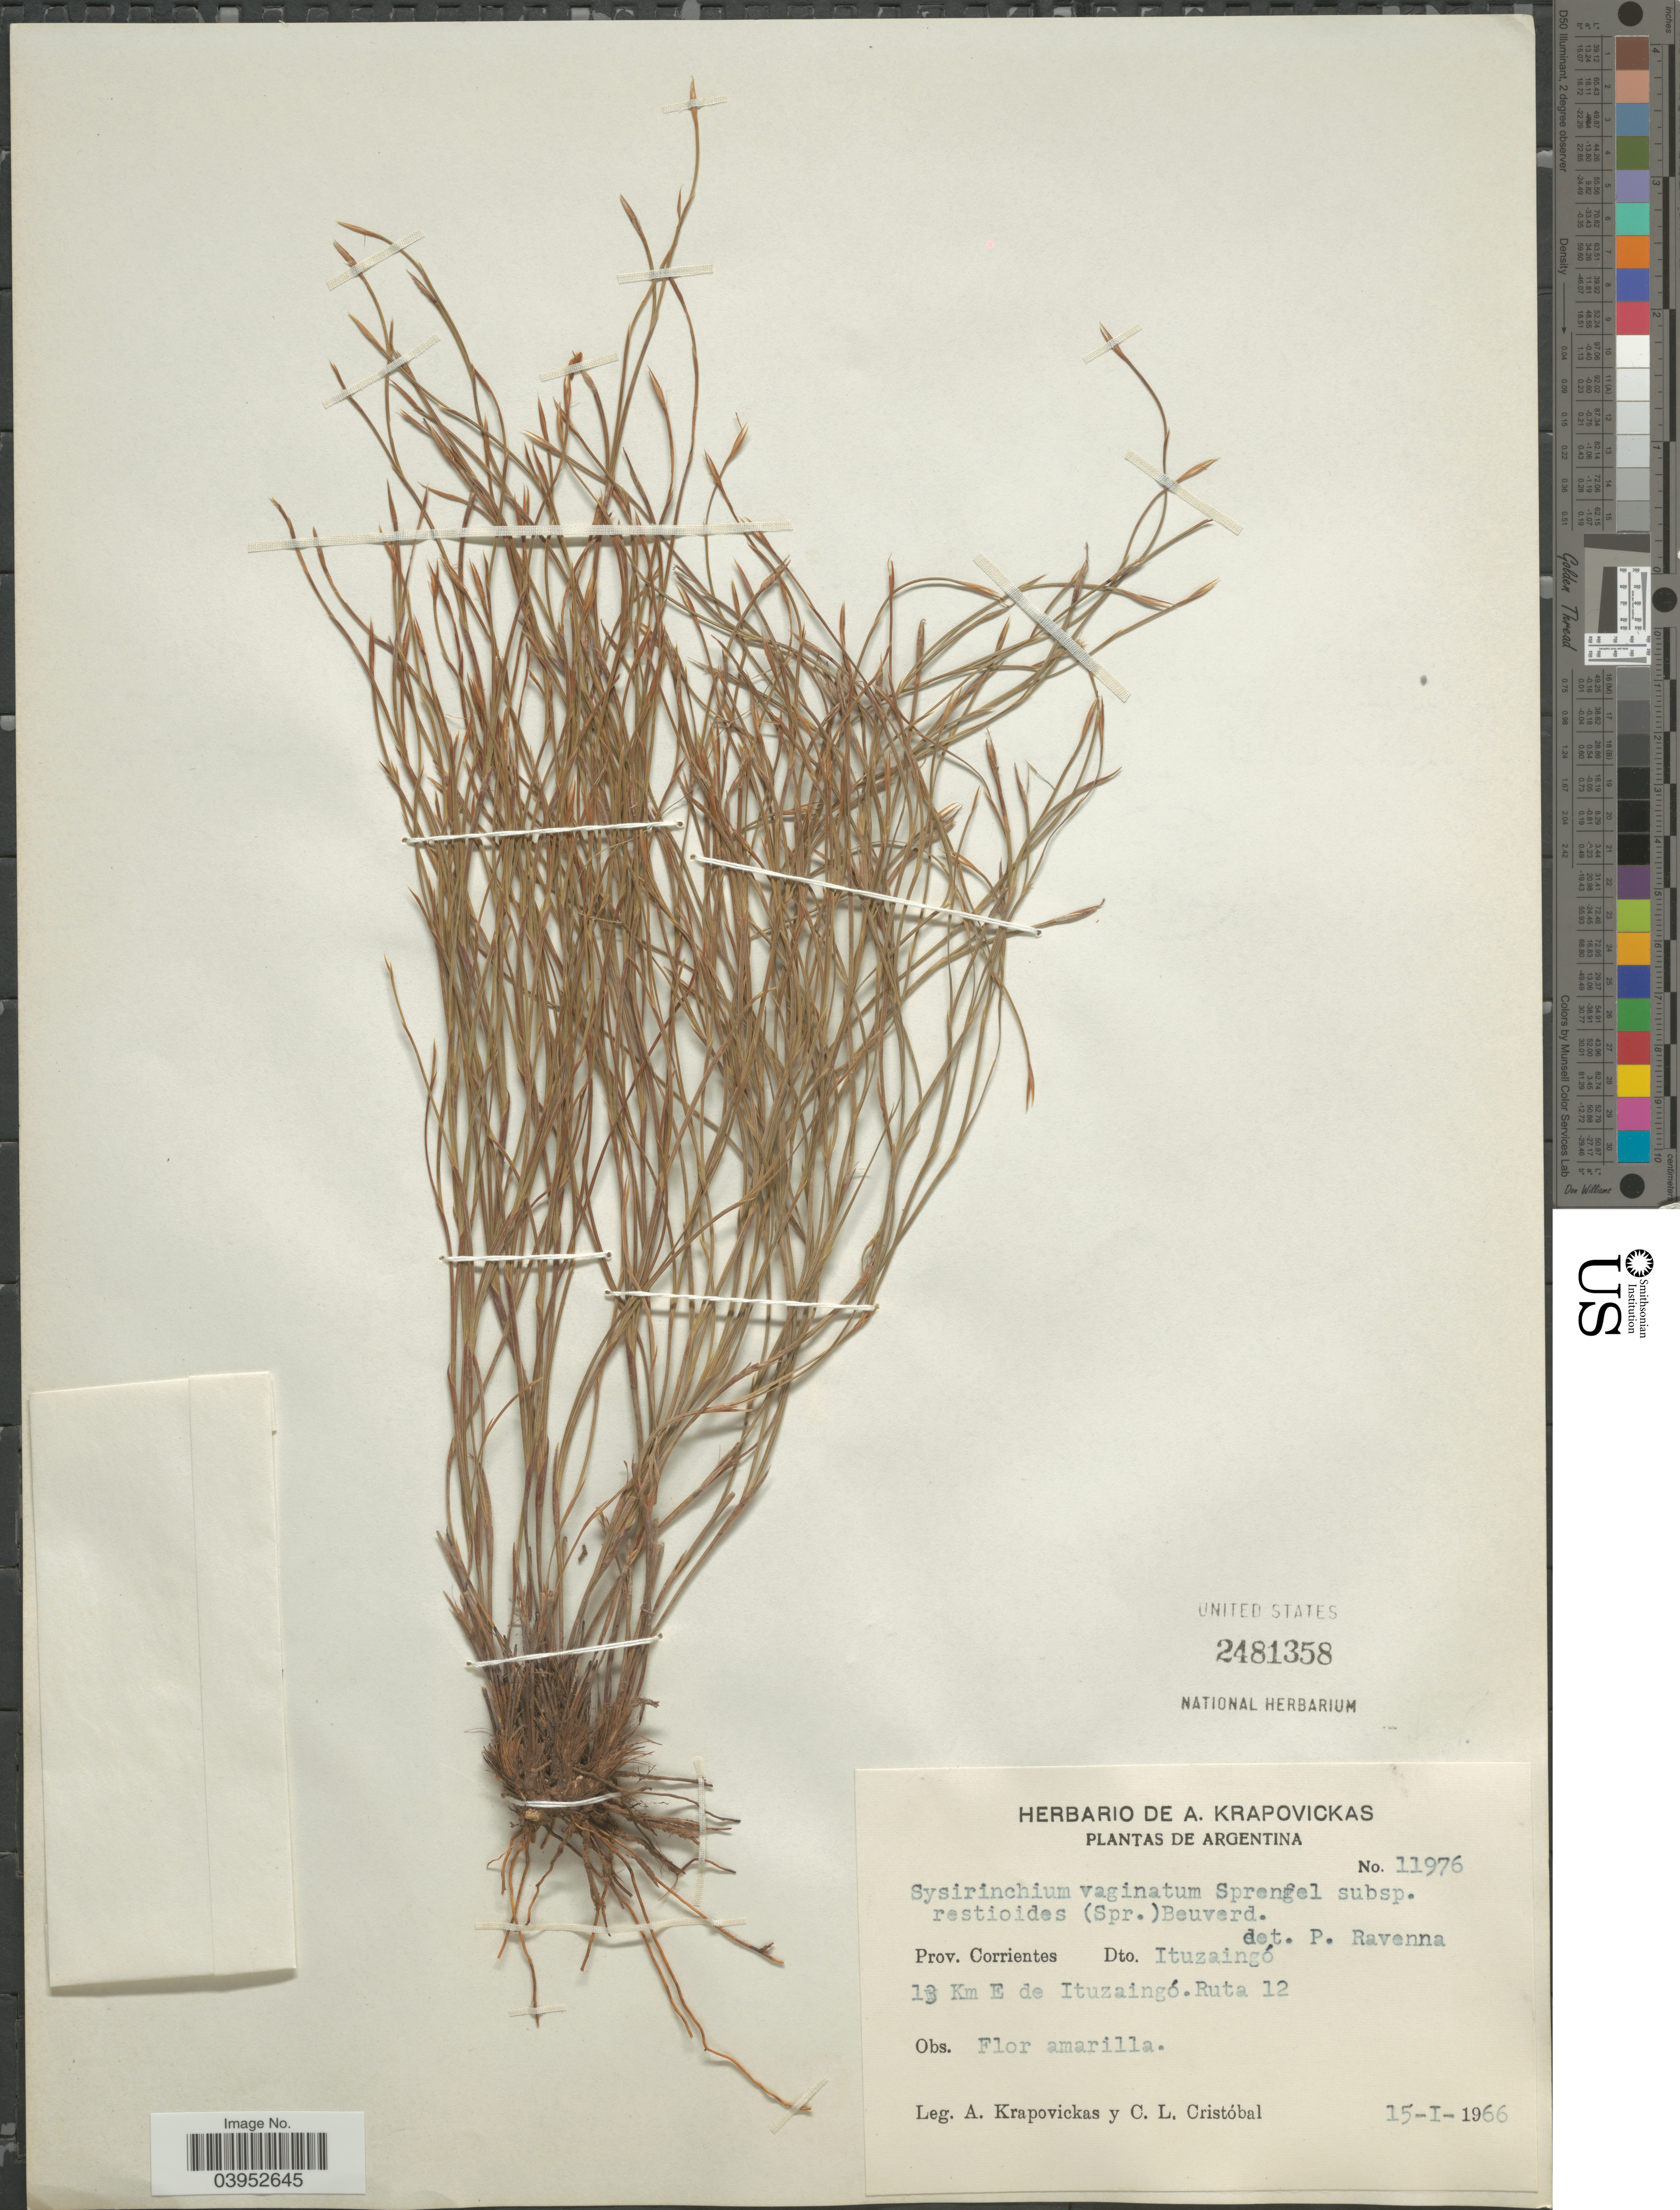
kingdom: Plantae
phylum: Tracheophyta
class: Liliopsida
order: Asparagales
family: Iridaceae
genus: Sisyrinchium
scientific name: Sisyrinchium vaginatum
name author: Spreng.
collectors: A. Krapovickas & C. L. Cristóbal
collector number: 11976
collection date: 1966-01-15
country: Argentina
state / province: Corrientes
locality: Dto. Ituzaingó. 13 Km E de Ituzaingó. Ruta 12.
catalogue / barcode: US 2481358